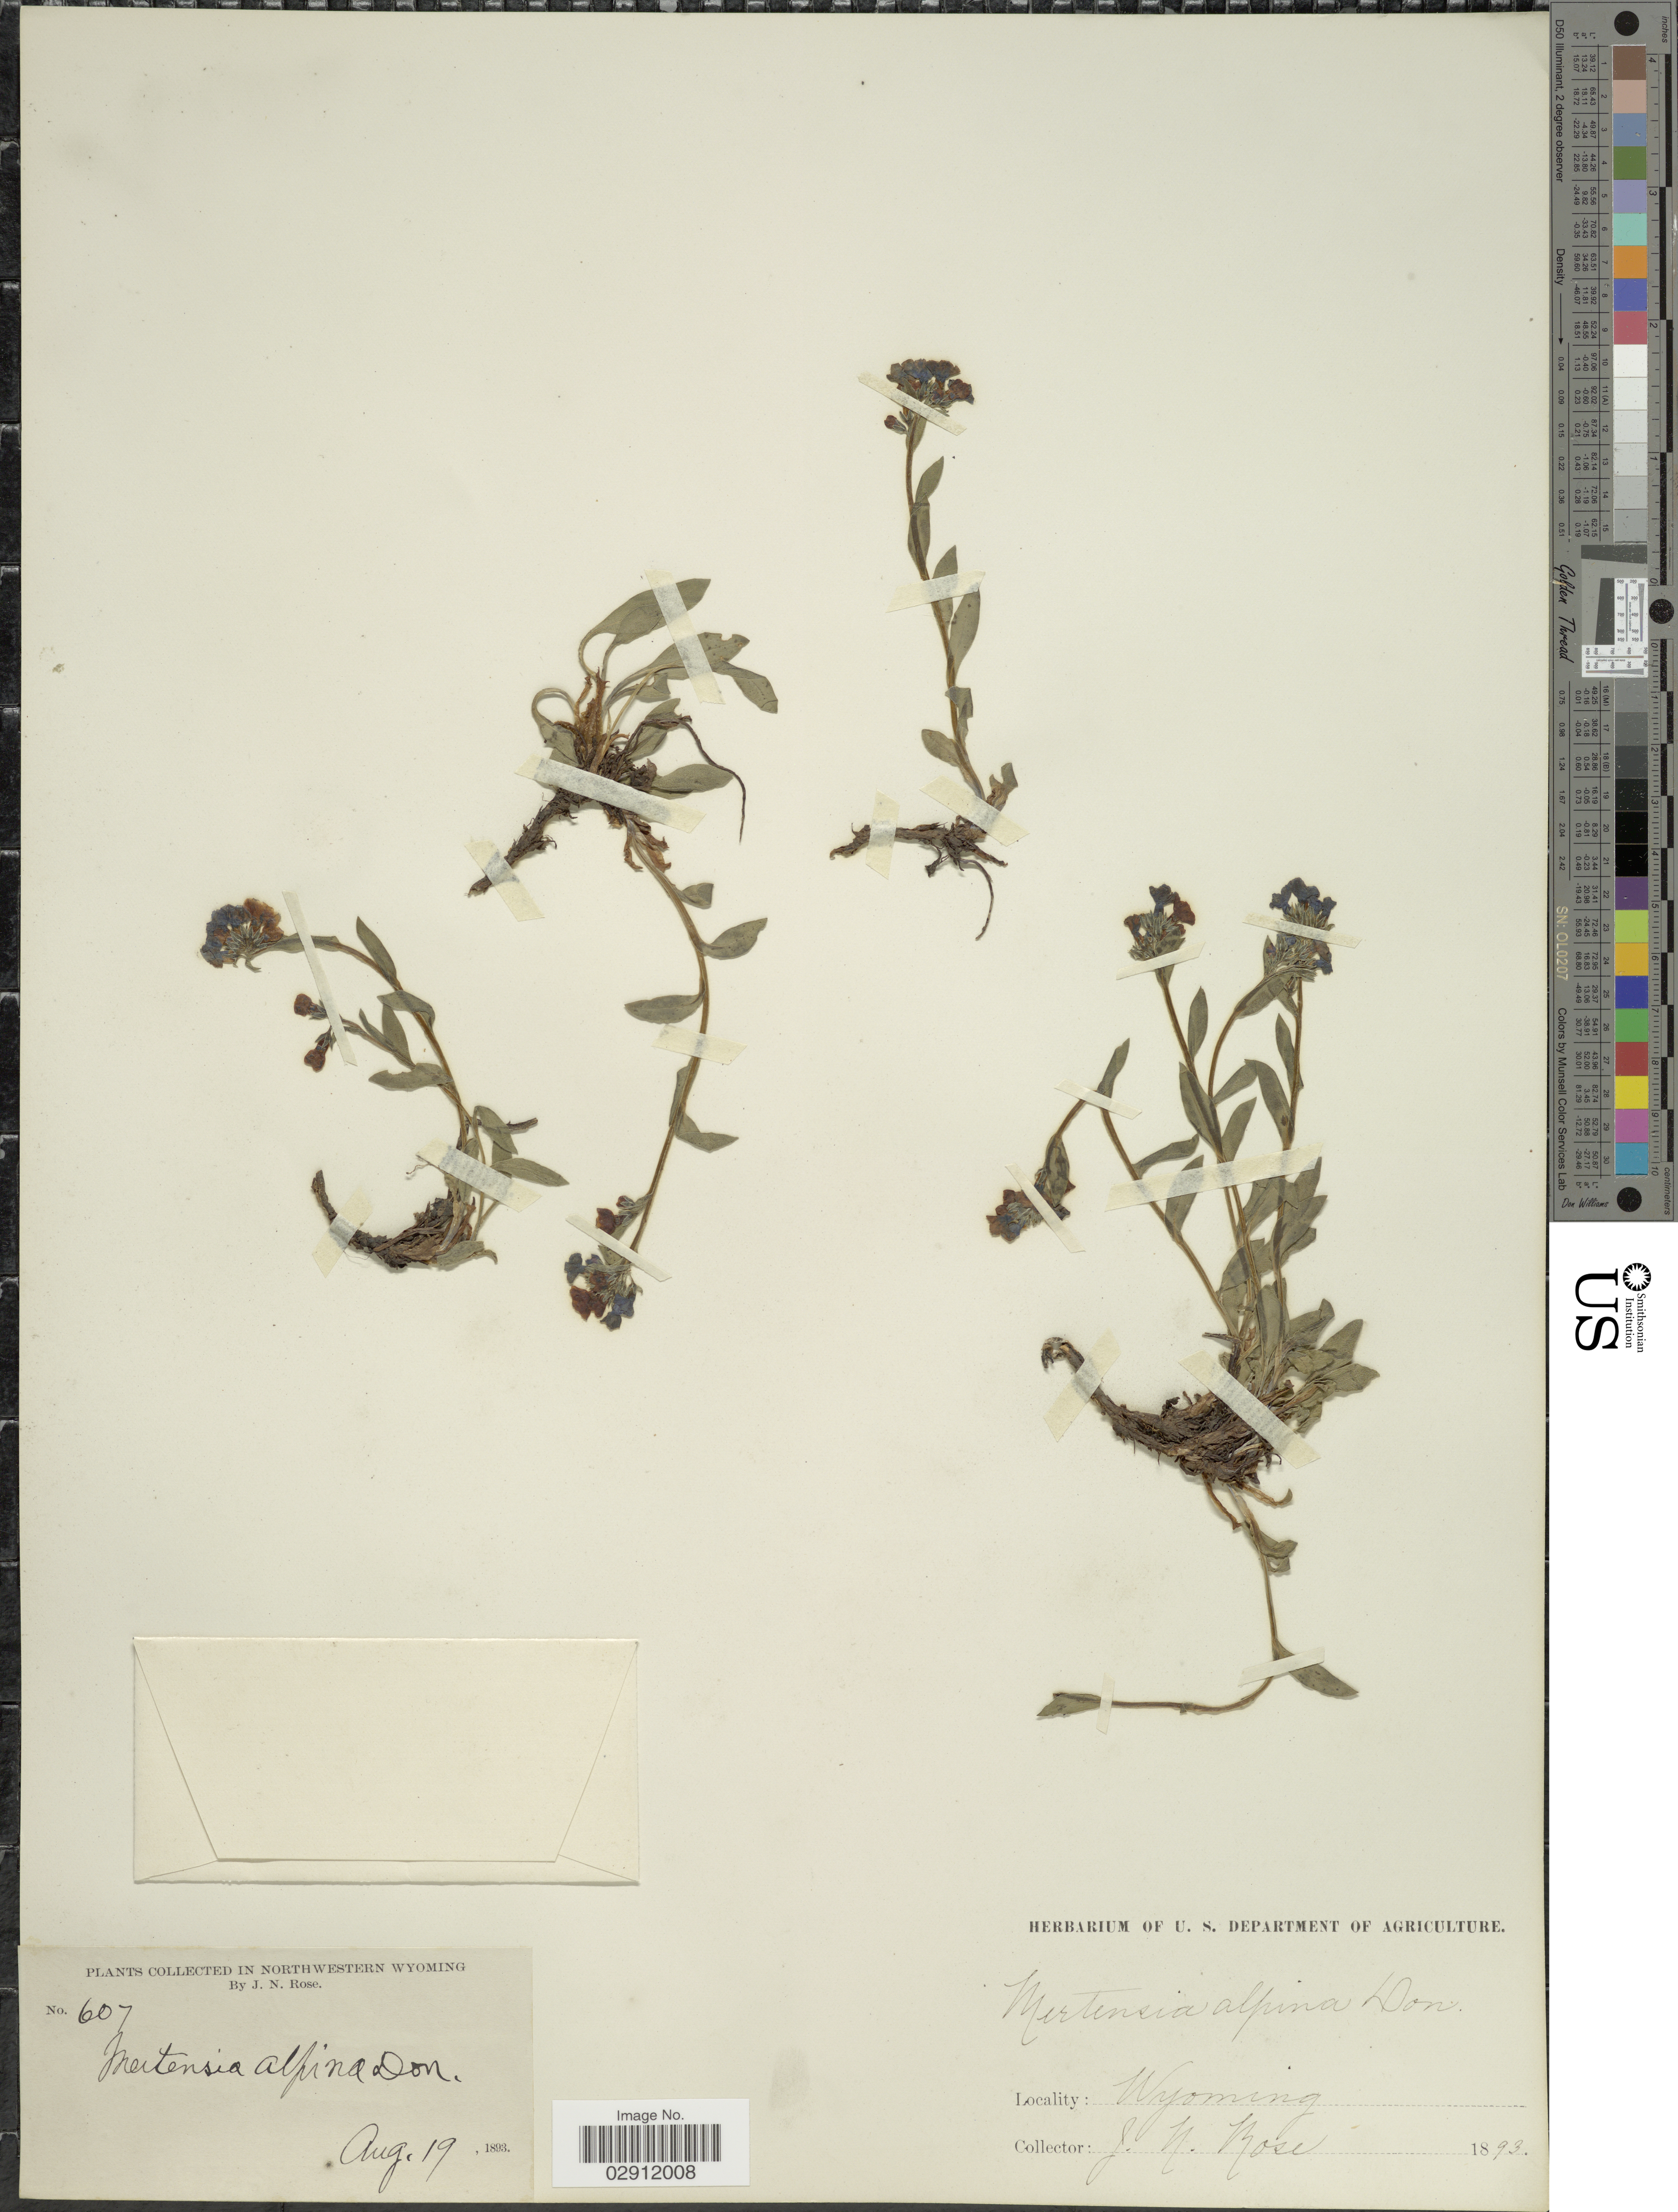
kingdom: Plantae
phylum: Tracheophyta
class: Magnoliopsida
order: Boraginales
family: Boraginaceae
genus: Mertensia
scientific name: Mertensia alpina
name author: (Torr.) G. Don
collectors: J. N. Rose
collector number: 607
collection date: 1893-08-19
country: United States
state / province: Wyoming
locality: Northwestern Wyoming.